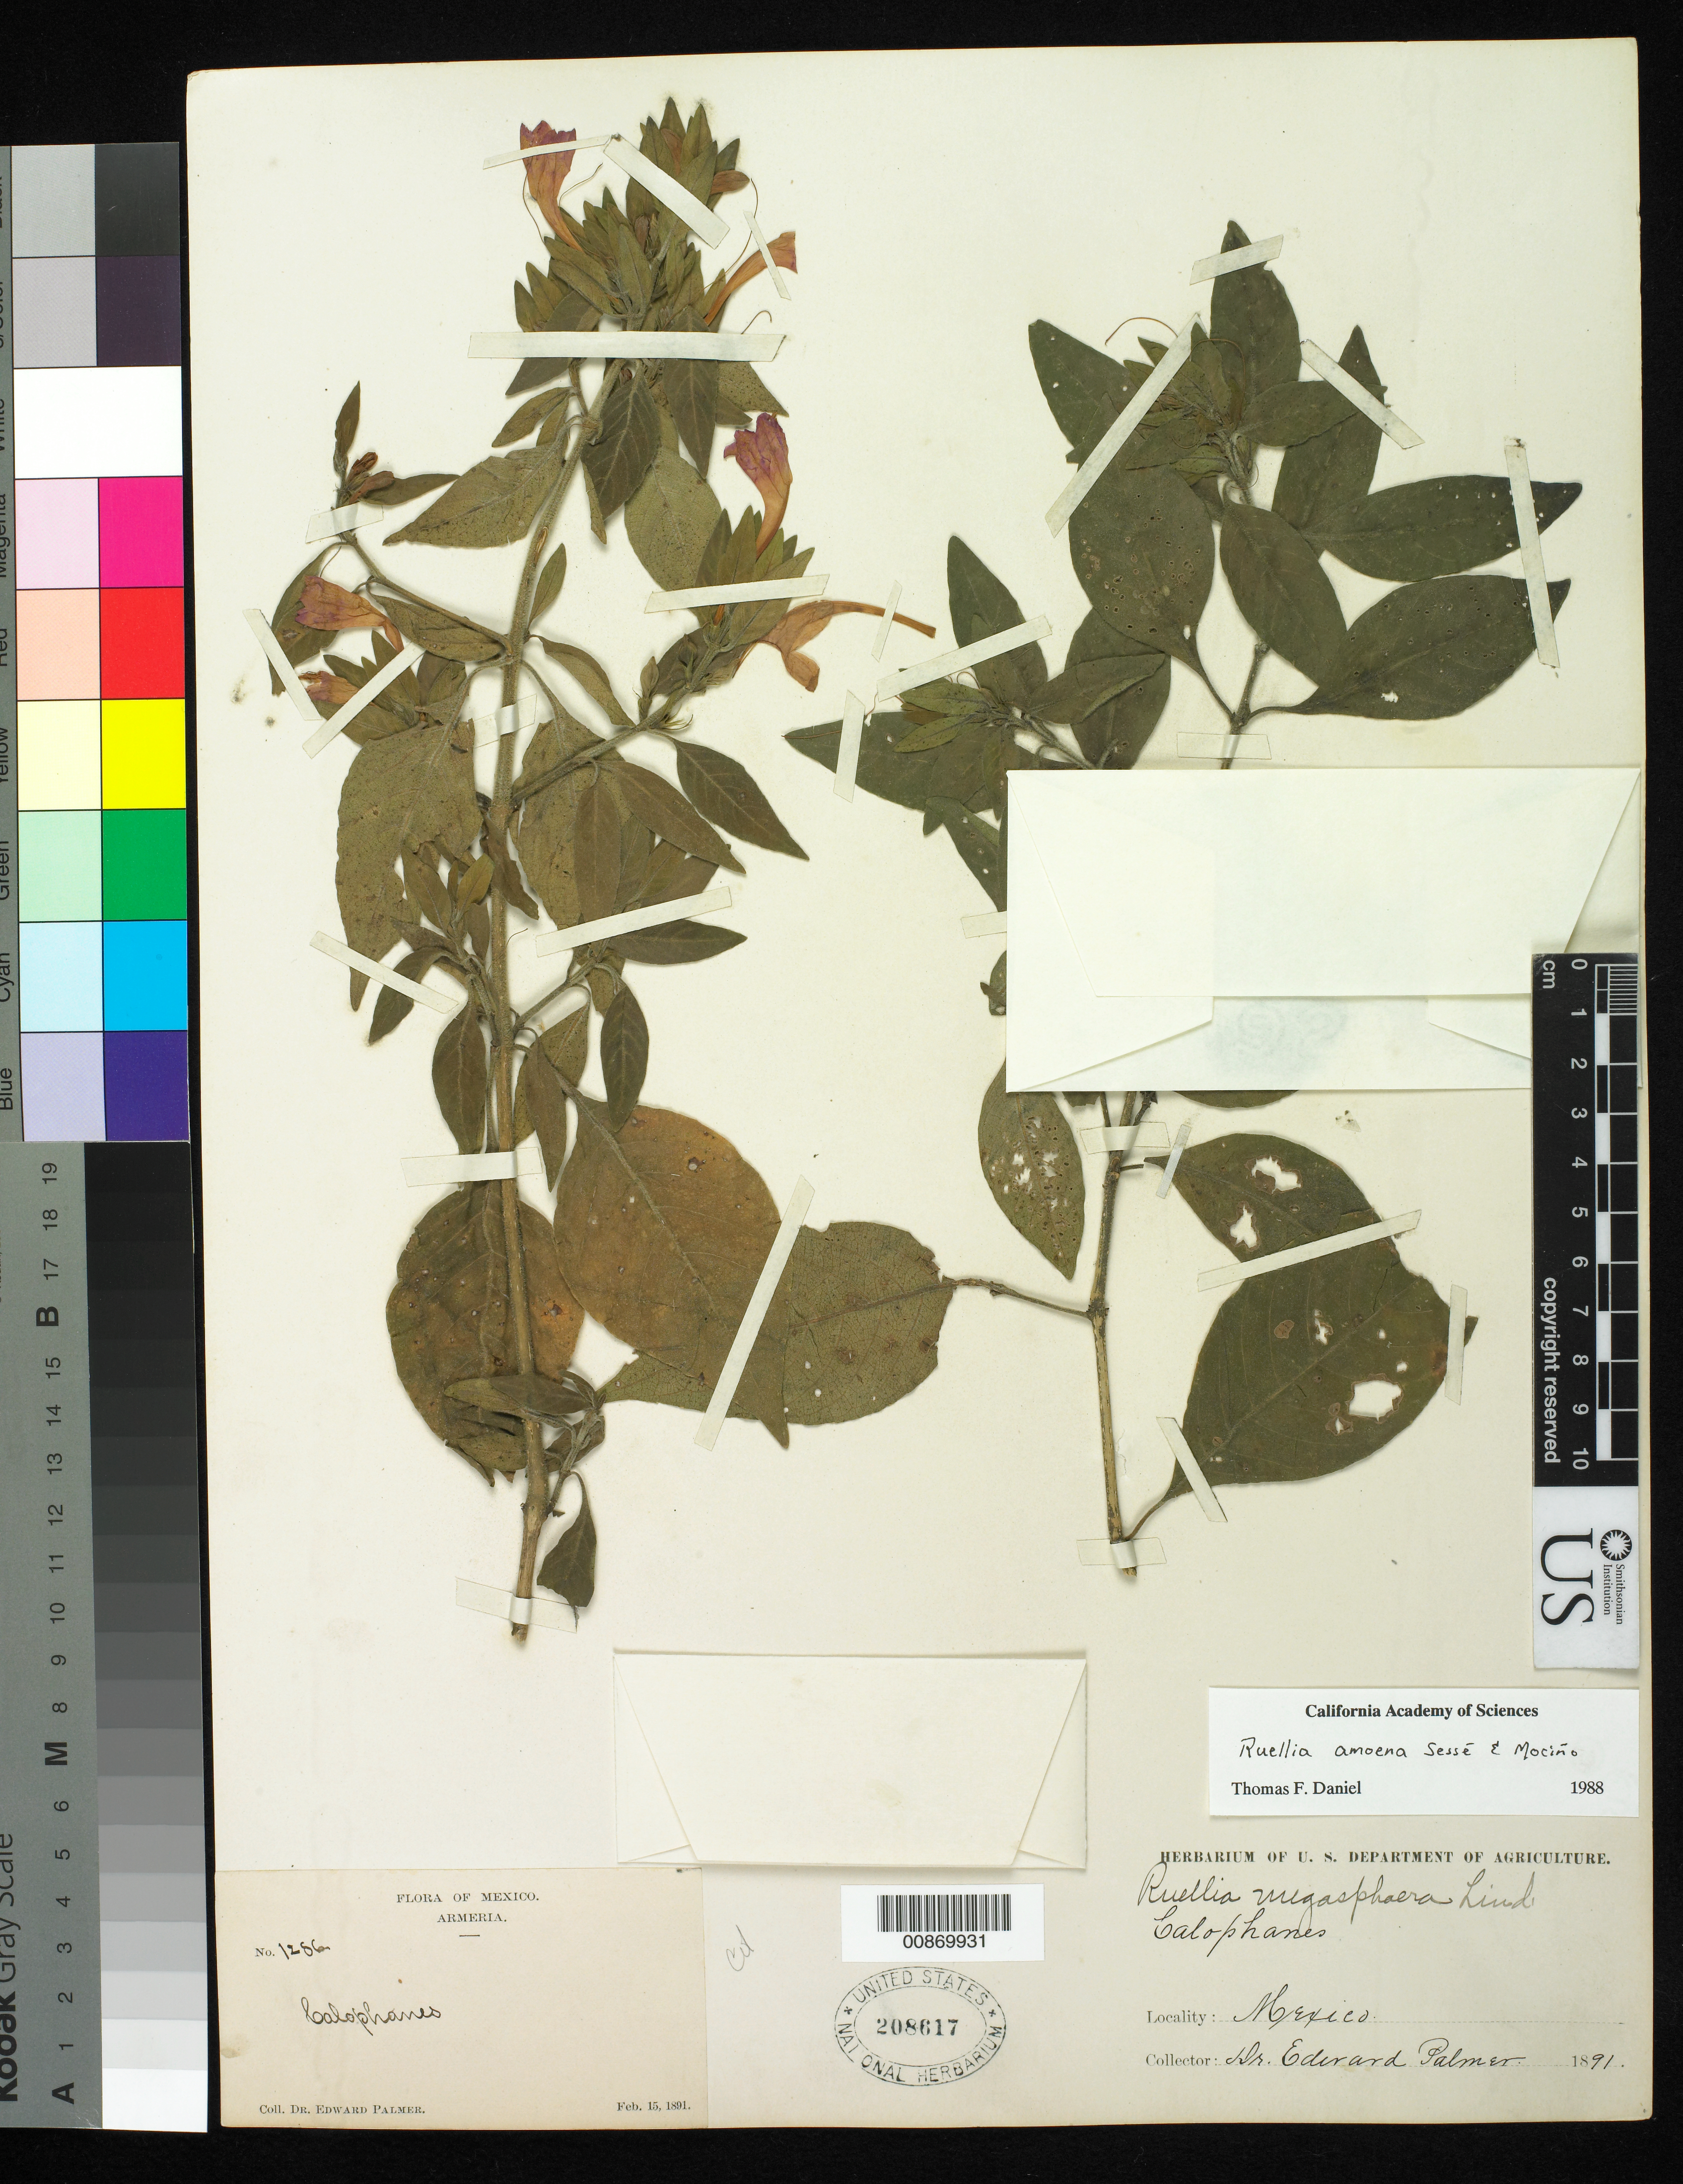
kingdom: Plantae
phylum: Tracheophyta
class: Magnoliopsida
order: Lamiales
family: Acanthaceae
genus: Ruellia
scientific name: Ruellia amoena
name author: Sessé & Moc.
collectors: E. Palmer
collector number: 1286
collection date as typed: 15 Feb 1891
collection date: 1891-02-15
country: Mexico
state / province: Colima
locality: Armeria, Colima.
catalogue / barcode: US 208617